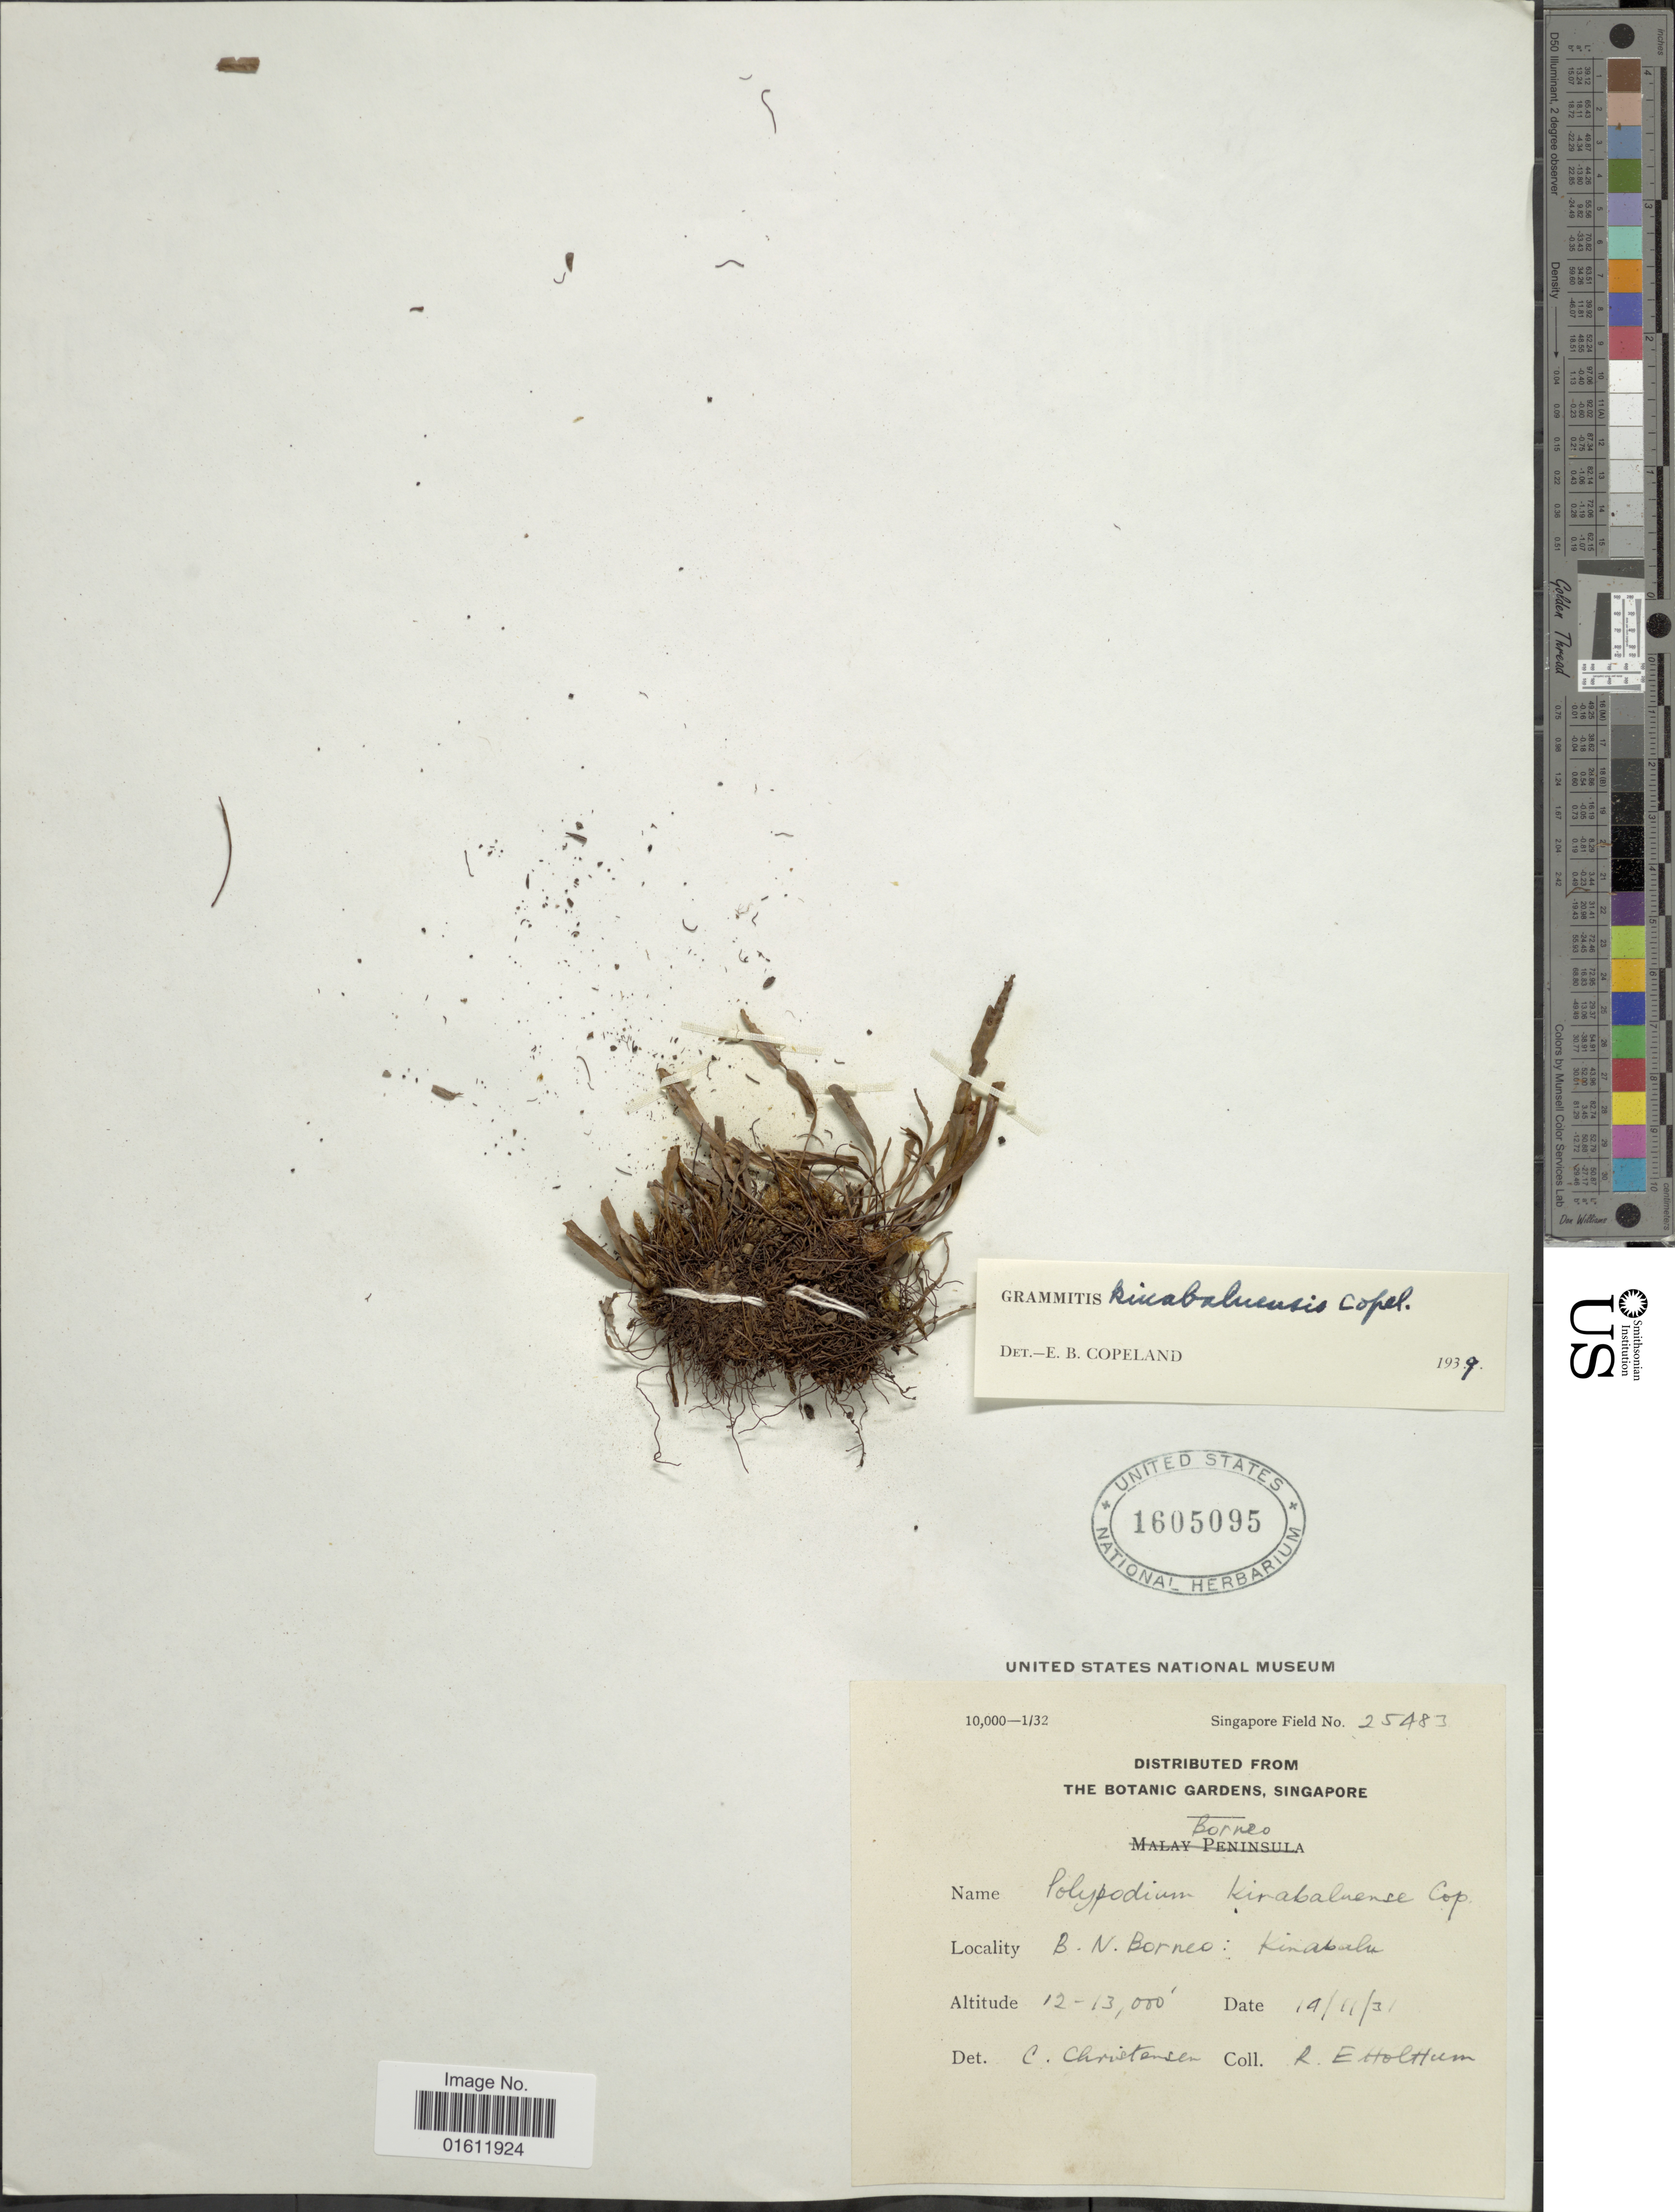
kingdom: Plantae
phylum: Tracheophyta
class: Polypodiopsida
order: Polypodiales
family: Polypodiaceae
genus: Radiogrammitis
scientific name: Radiogrammitis kinabaluensis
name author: (Copel.) Parris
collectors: R. E. Holttum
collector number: Singapore Field 25483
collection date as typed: Transcribed d/m/y: 19/11/31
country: Malaysia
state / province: Sabah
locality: Borneo, B.N. Borneo: Kinabalu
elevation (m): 3658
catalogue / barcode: US 1605095